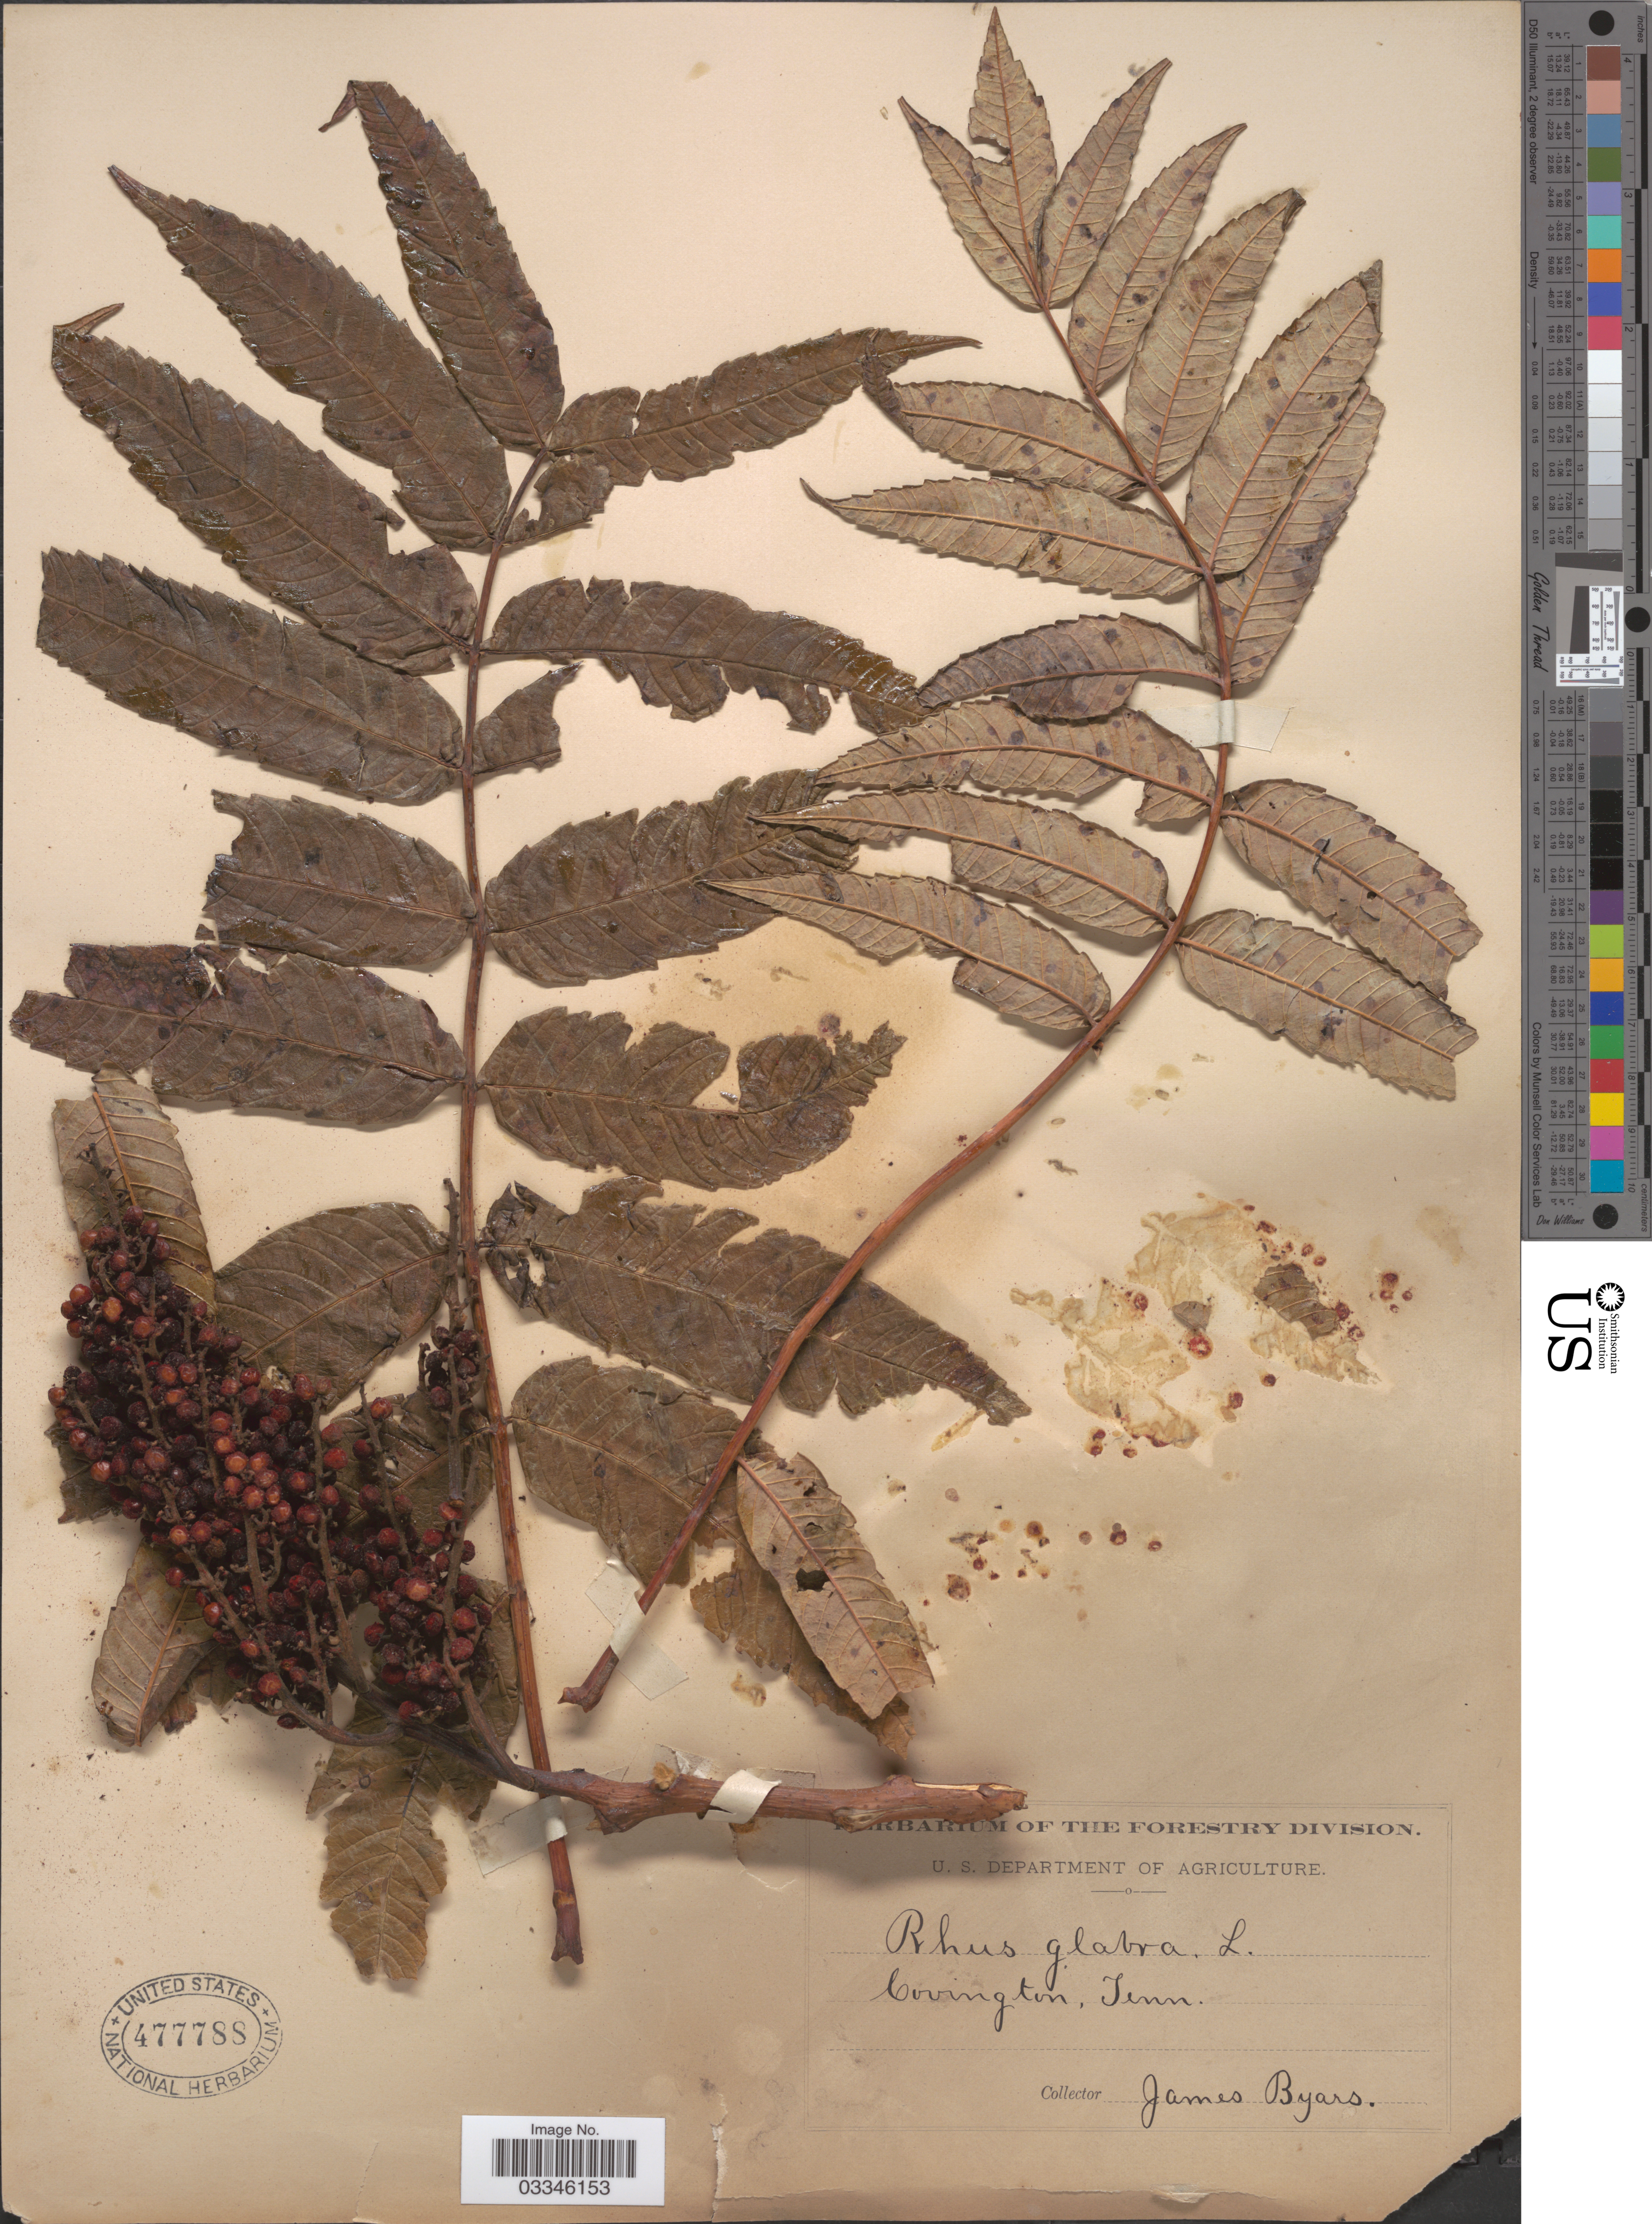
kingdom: Plantae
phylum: Tracheophyta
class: Magnoliopsida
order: Sapindales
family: Anacardiaceae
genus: Rhus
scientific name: Rhus glabra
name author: L.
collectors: J. Byars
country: United States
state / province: Tennessee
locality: Covington.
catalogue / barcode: US 477788